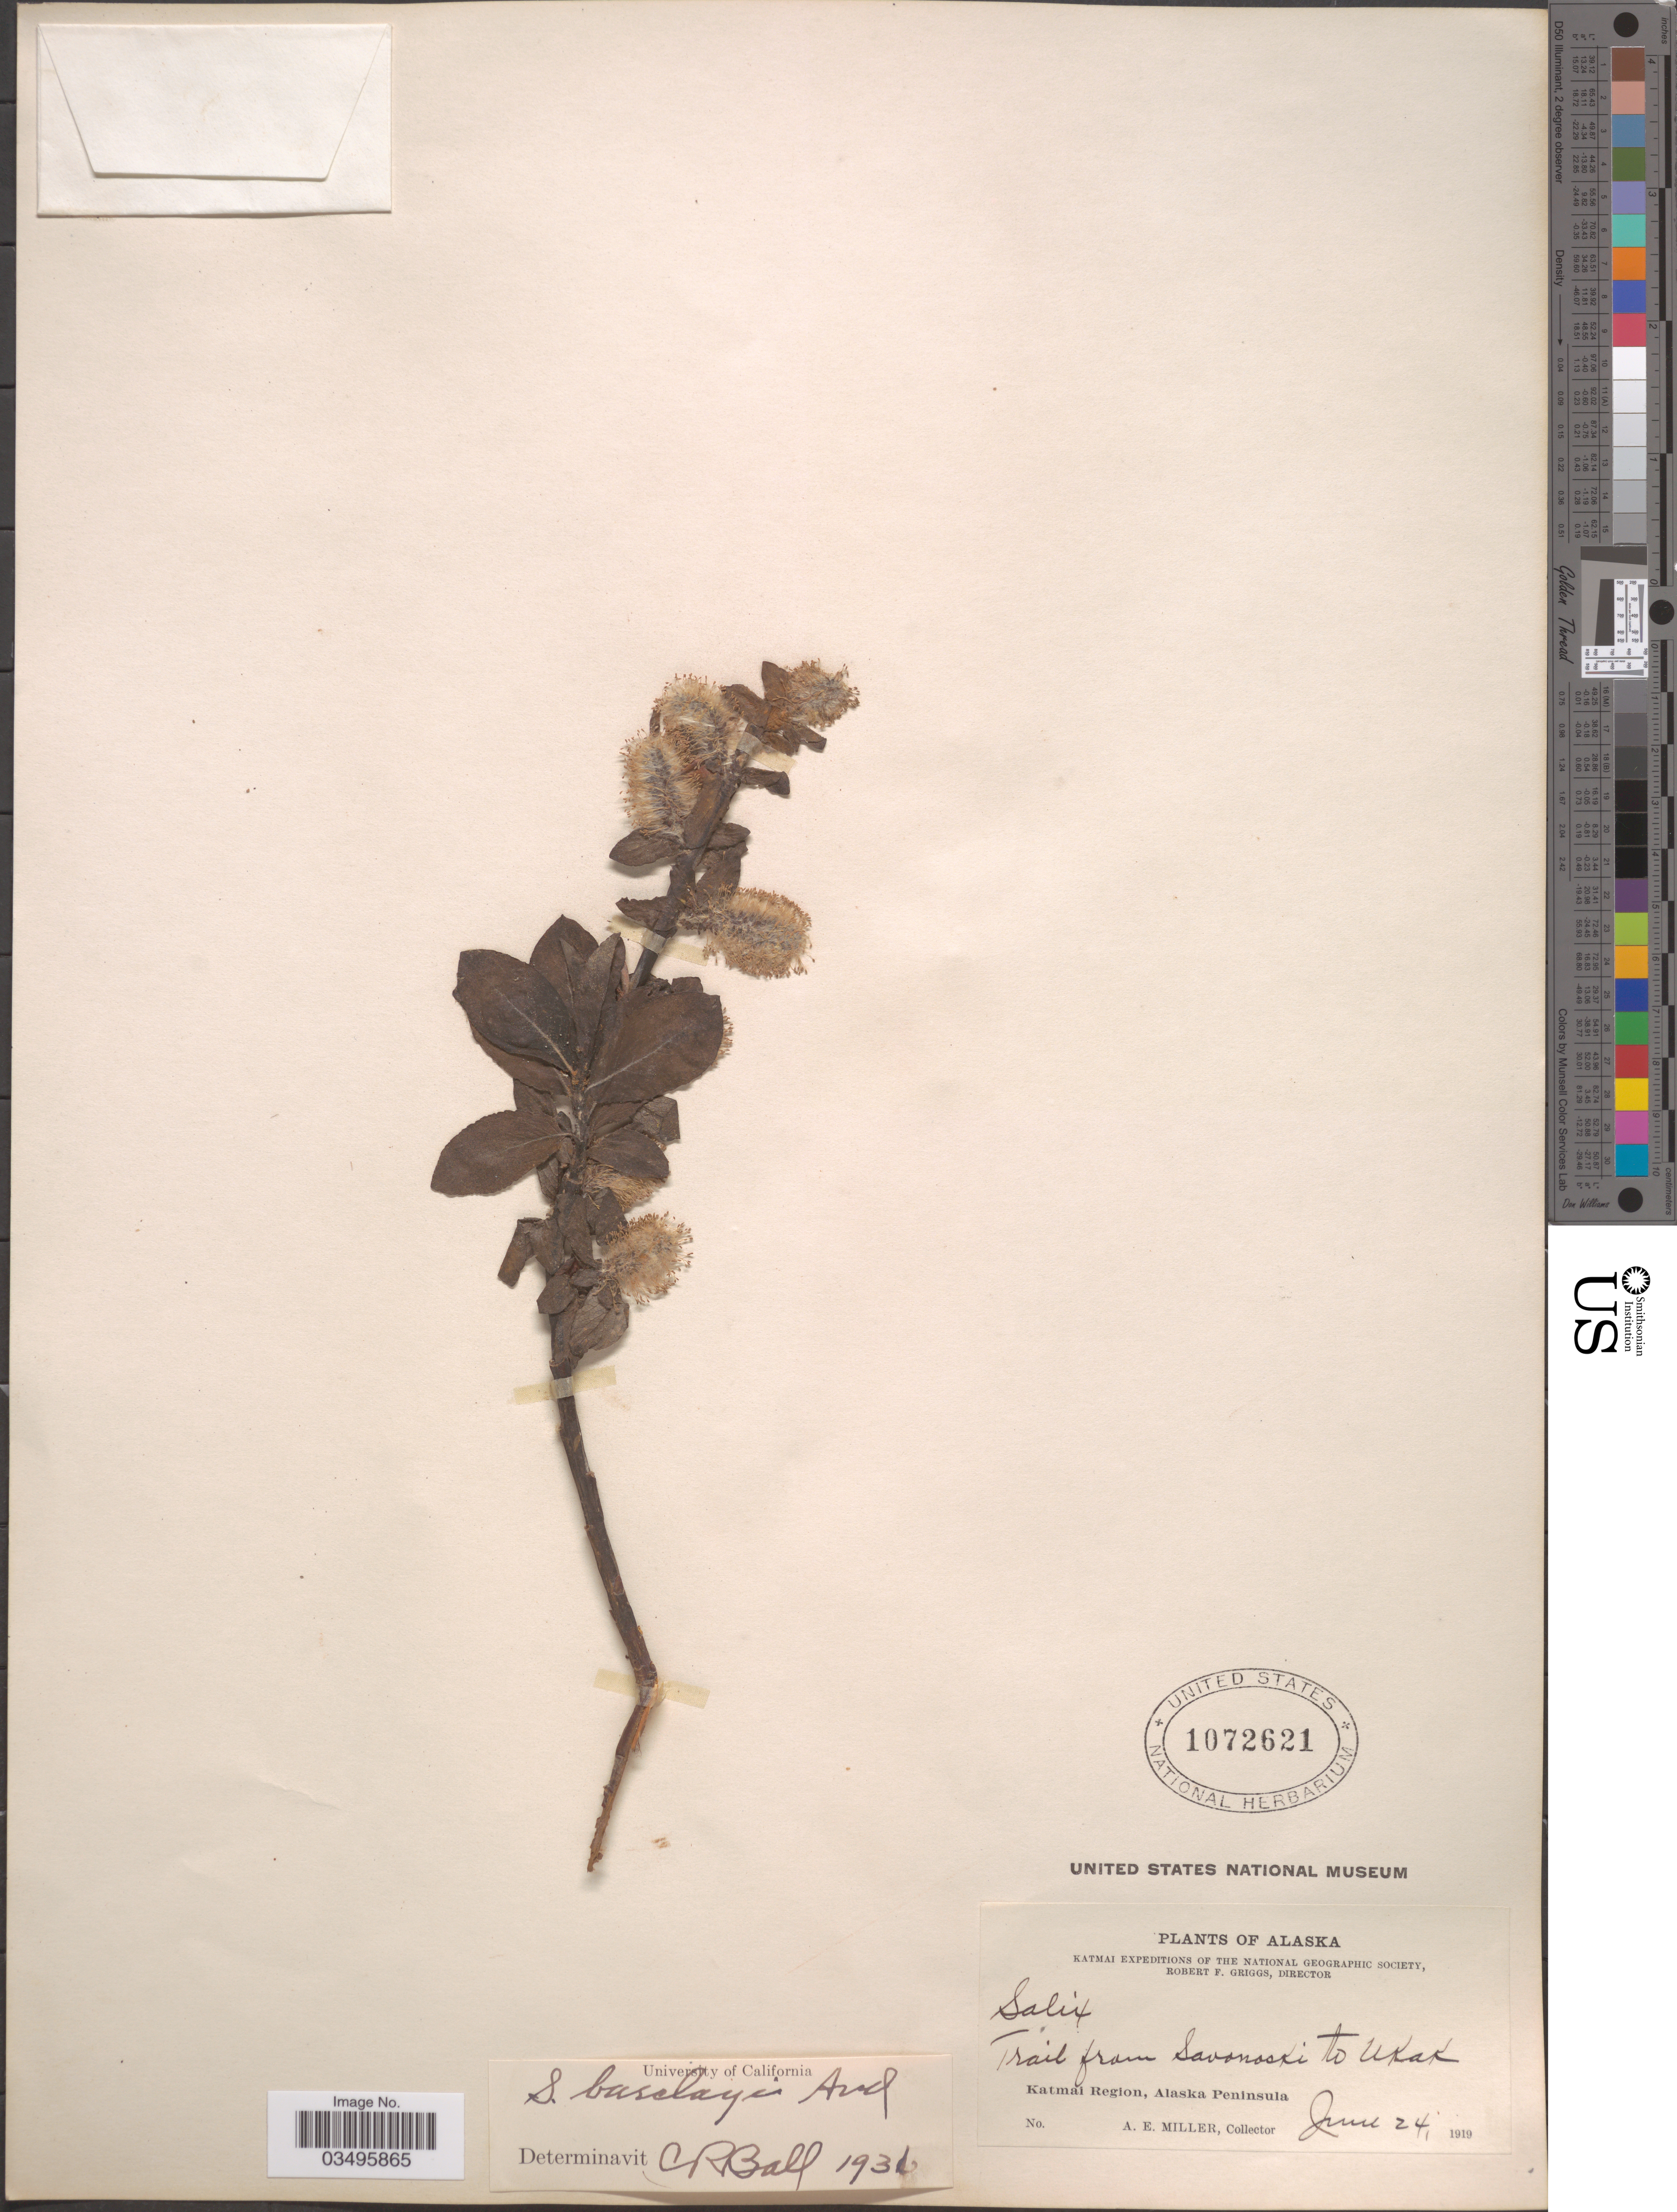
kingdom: Plantae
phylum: Tracheophyta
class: Magnoliopsida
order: Malpighiales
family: Salicaceae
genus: Salix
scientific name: Salix barclayi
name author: Andersson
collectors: A. E. Miller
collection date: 1919-06-24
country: United States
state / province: Alaska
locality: Trail from Savonoski to Ukak. Katmai Region, Alaska Peninsula.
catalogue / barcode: US 1072621